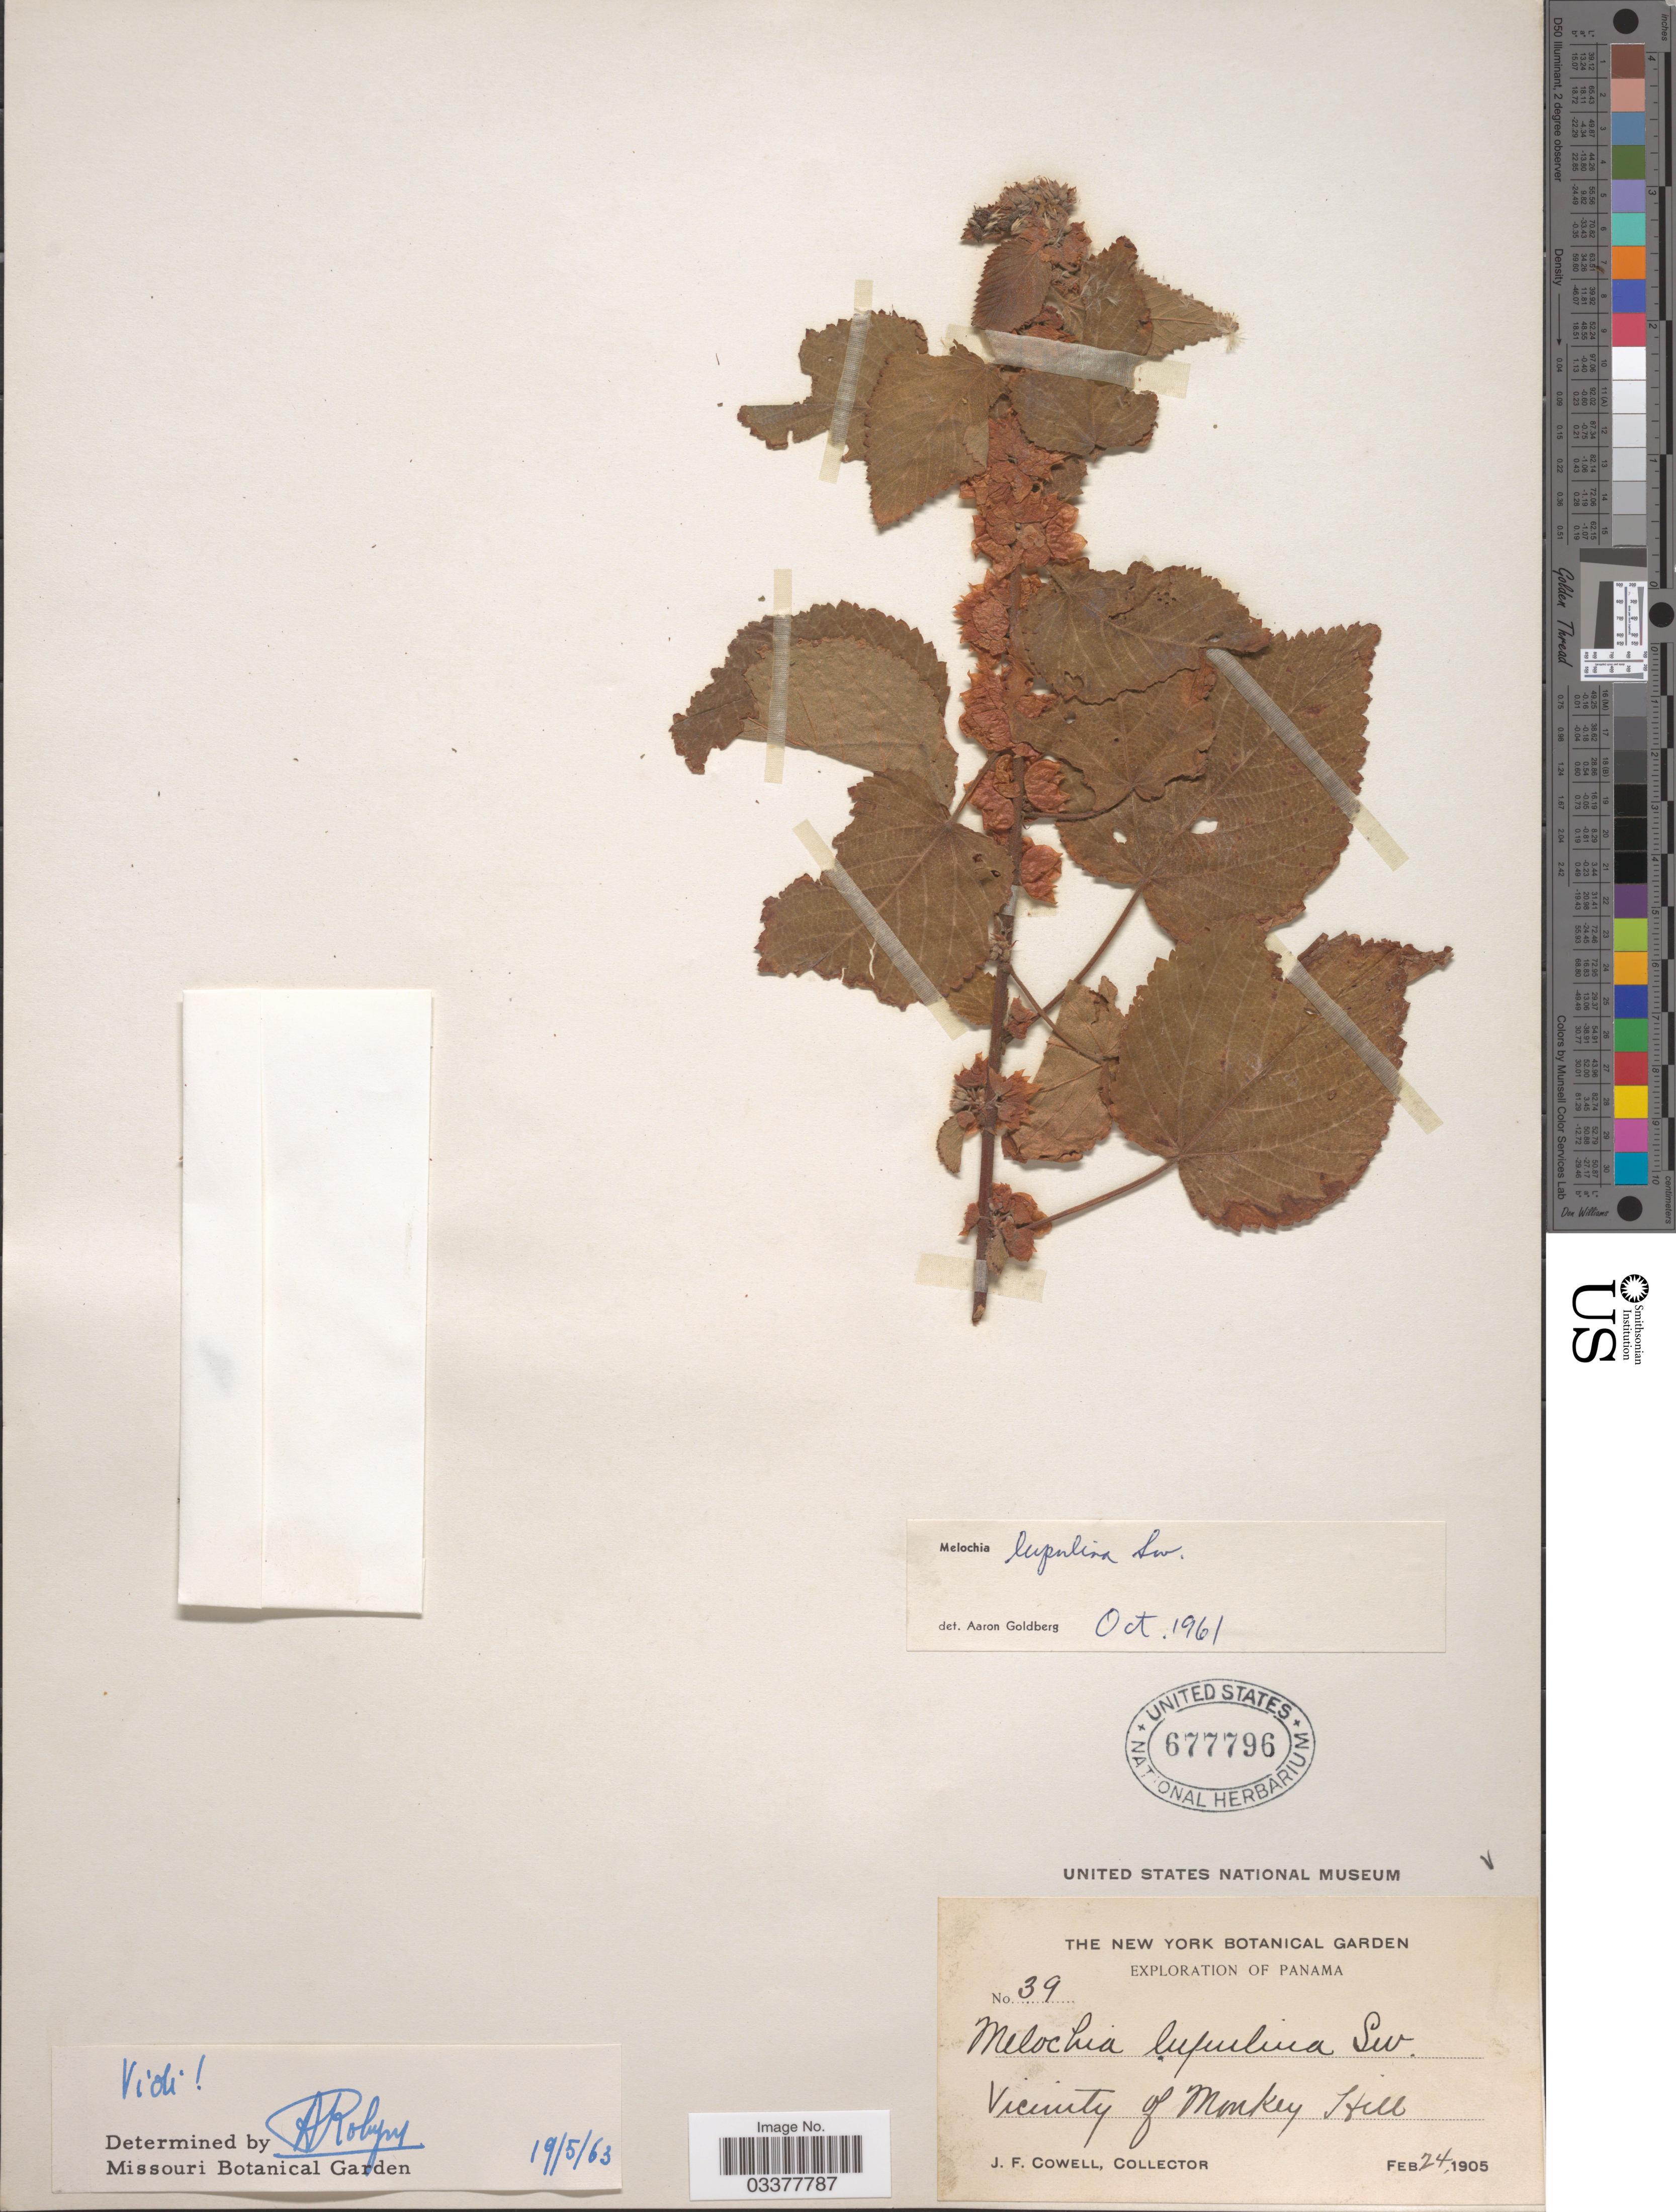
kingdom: Plantae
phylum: Tracheophyta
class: Magnoliopsida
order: Malvales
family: Malvaceae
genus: Melochia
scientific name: Melochia lupulina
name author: Sw.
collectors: J. F. Cowell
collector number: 39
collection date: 1905-02-24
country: Panama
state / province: Panamá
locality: Vicinity of Monkey Hill.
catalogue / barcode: US 677796